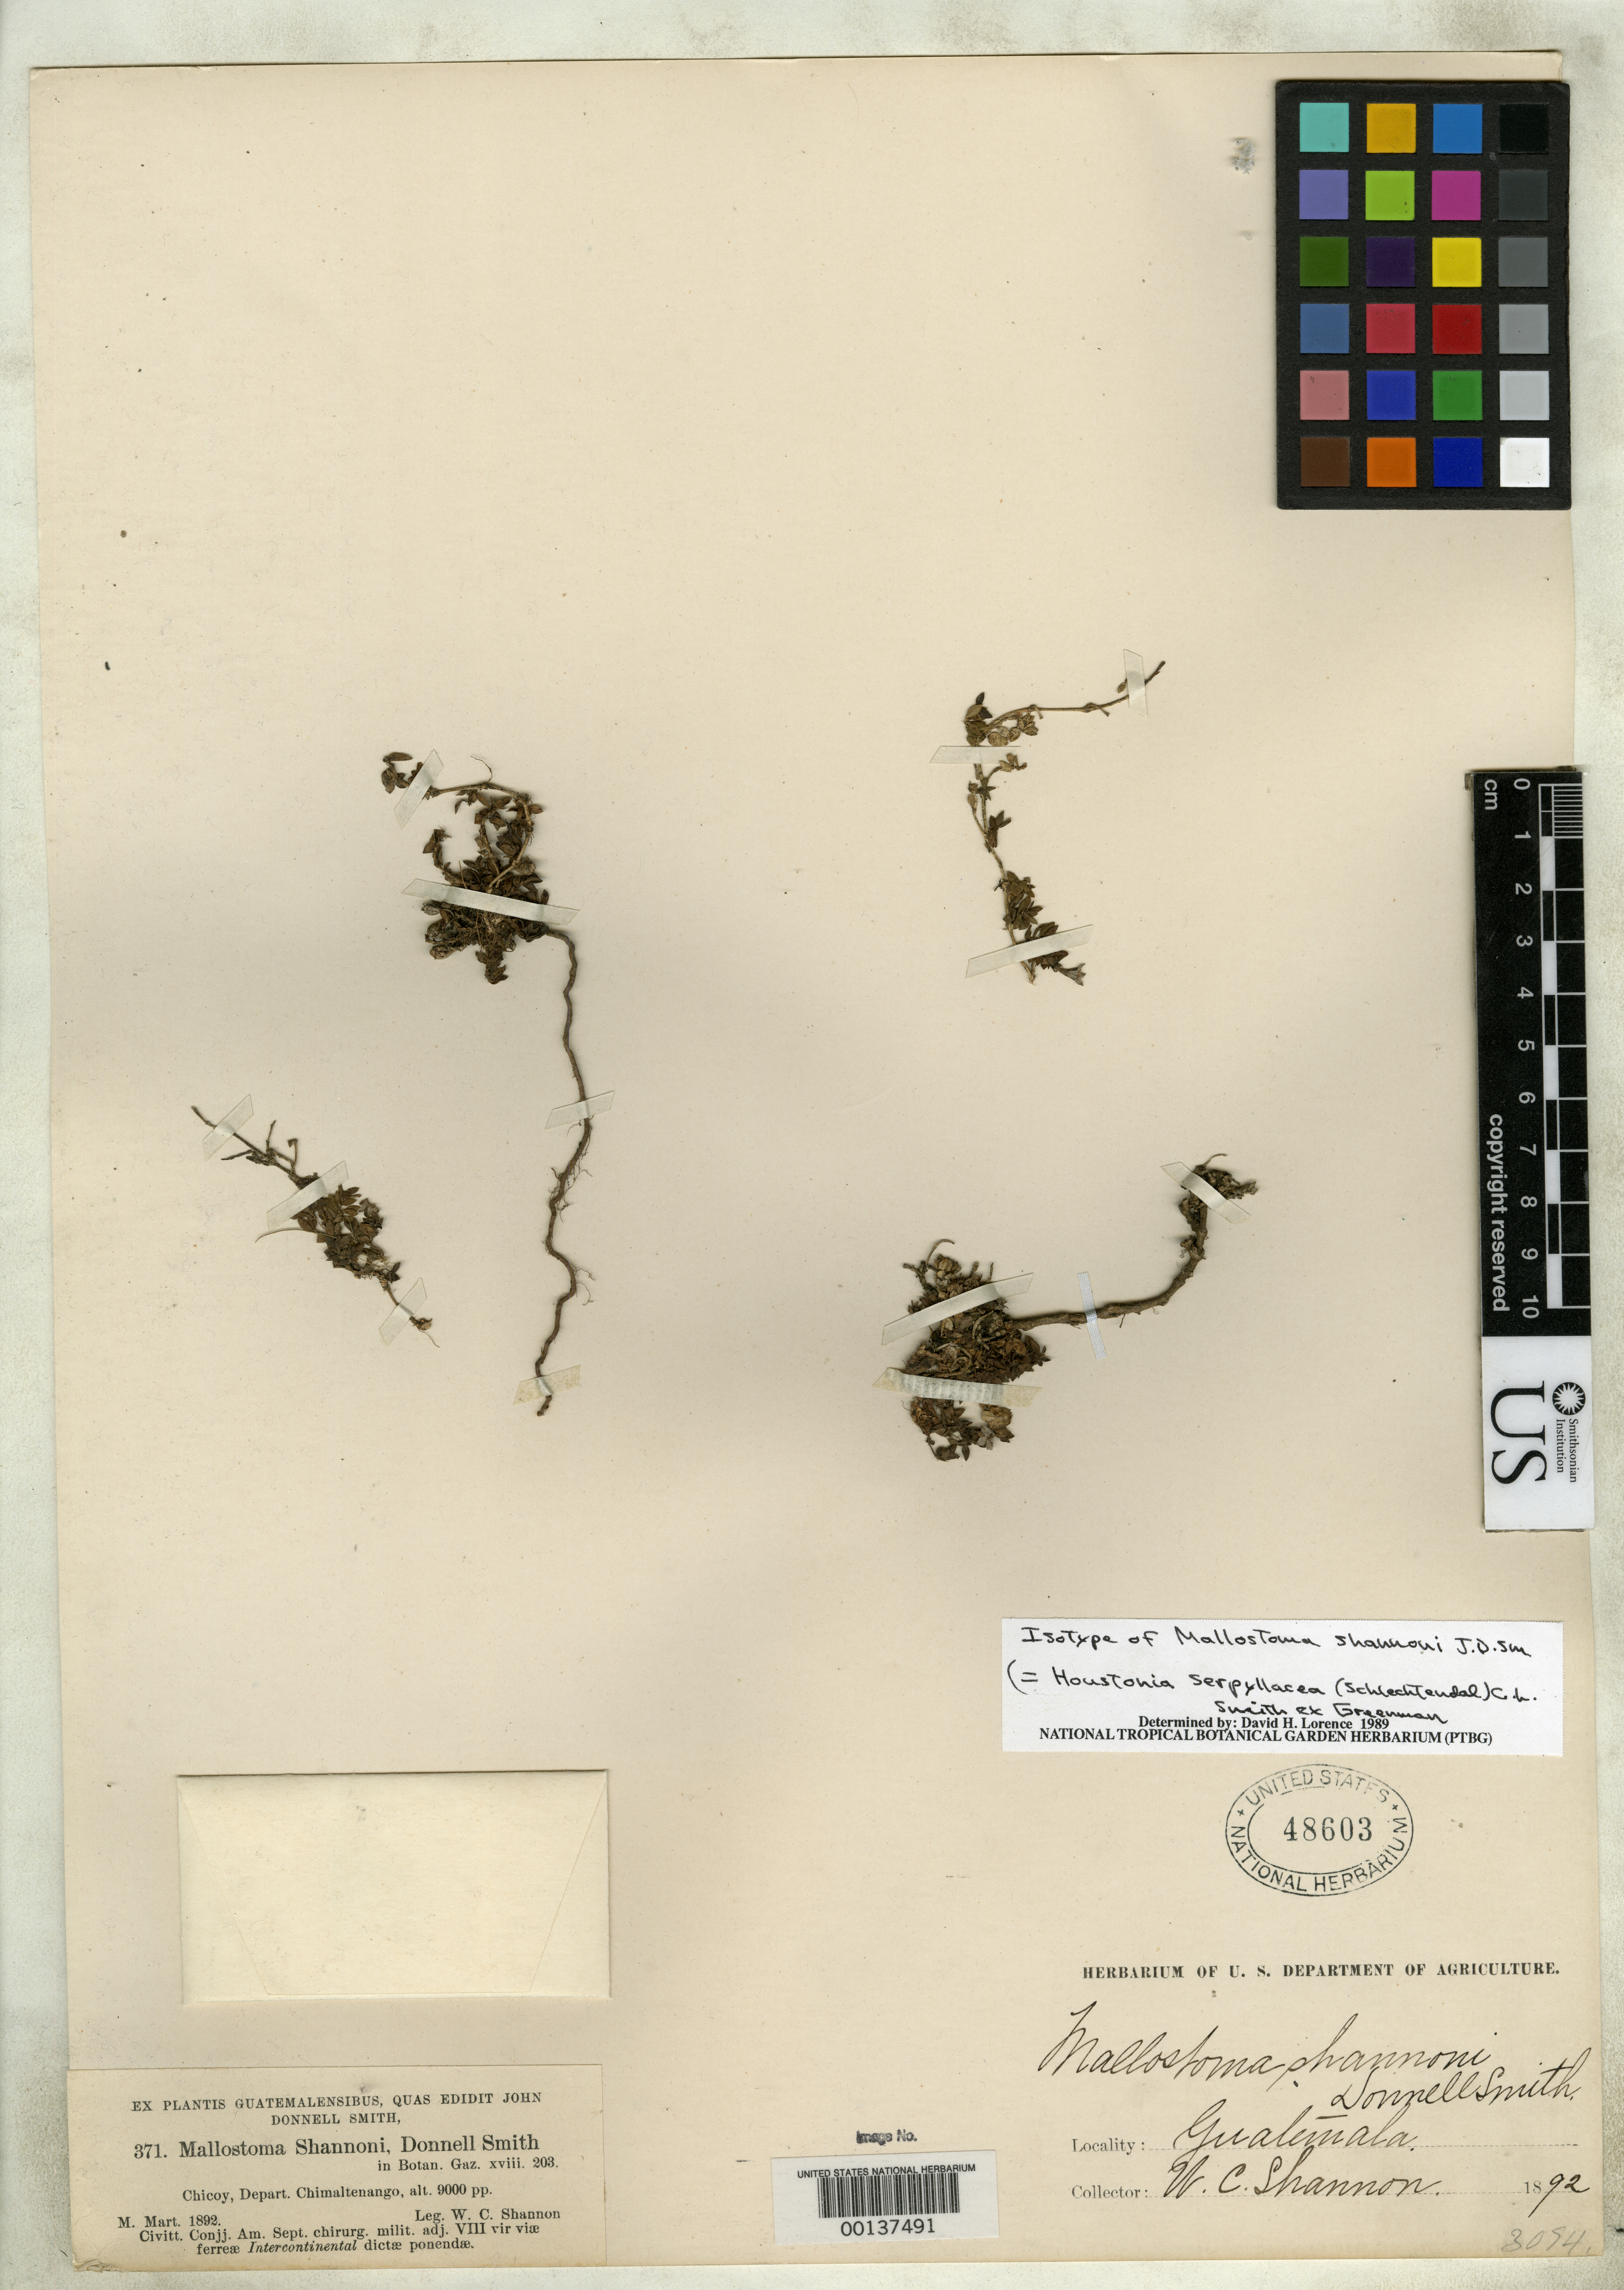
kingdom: Plantae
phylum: Tracheophyta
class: Magnoliopsida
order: Gentianales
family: Rubiaceae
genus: Mallostoma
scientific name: Mallostoma shannoni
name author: Donn. Sm.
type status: Isotype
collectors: W. C. Shannon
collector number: J.D.S. 371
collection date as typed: Mar 1892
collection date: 1892-03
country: Guatemala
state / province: Chimaltenango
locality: Chicoy; alt. 9000 ft.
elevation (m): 2743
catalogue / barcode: US 48603